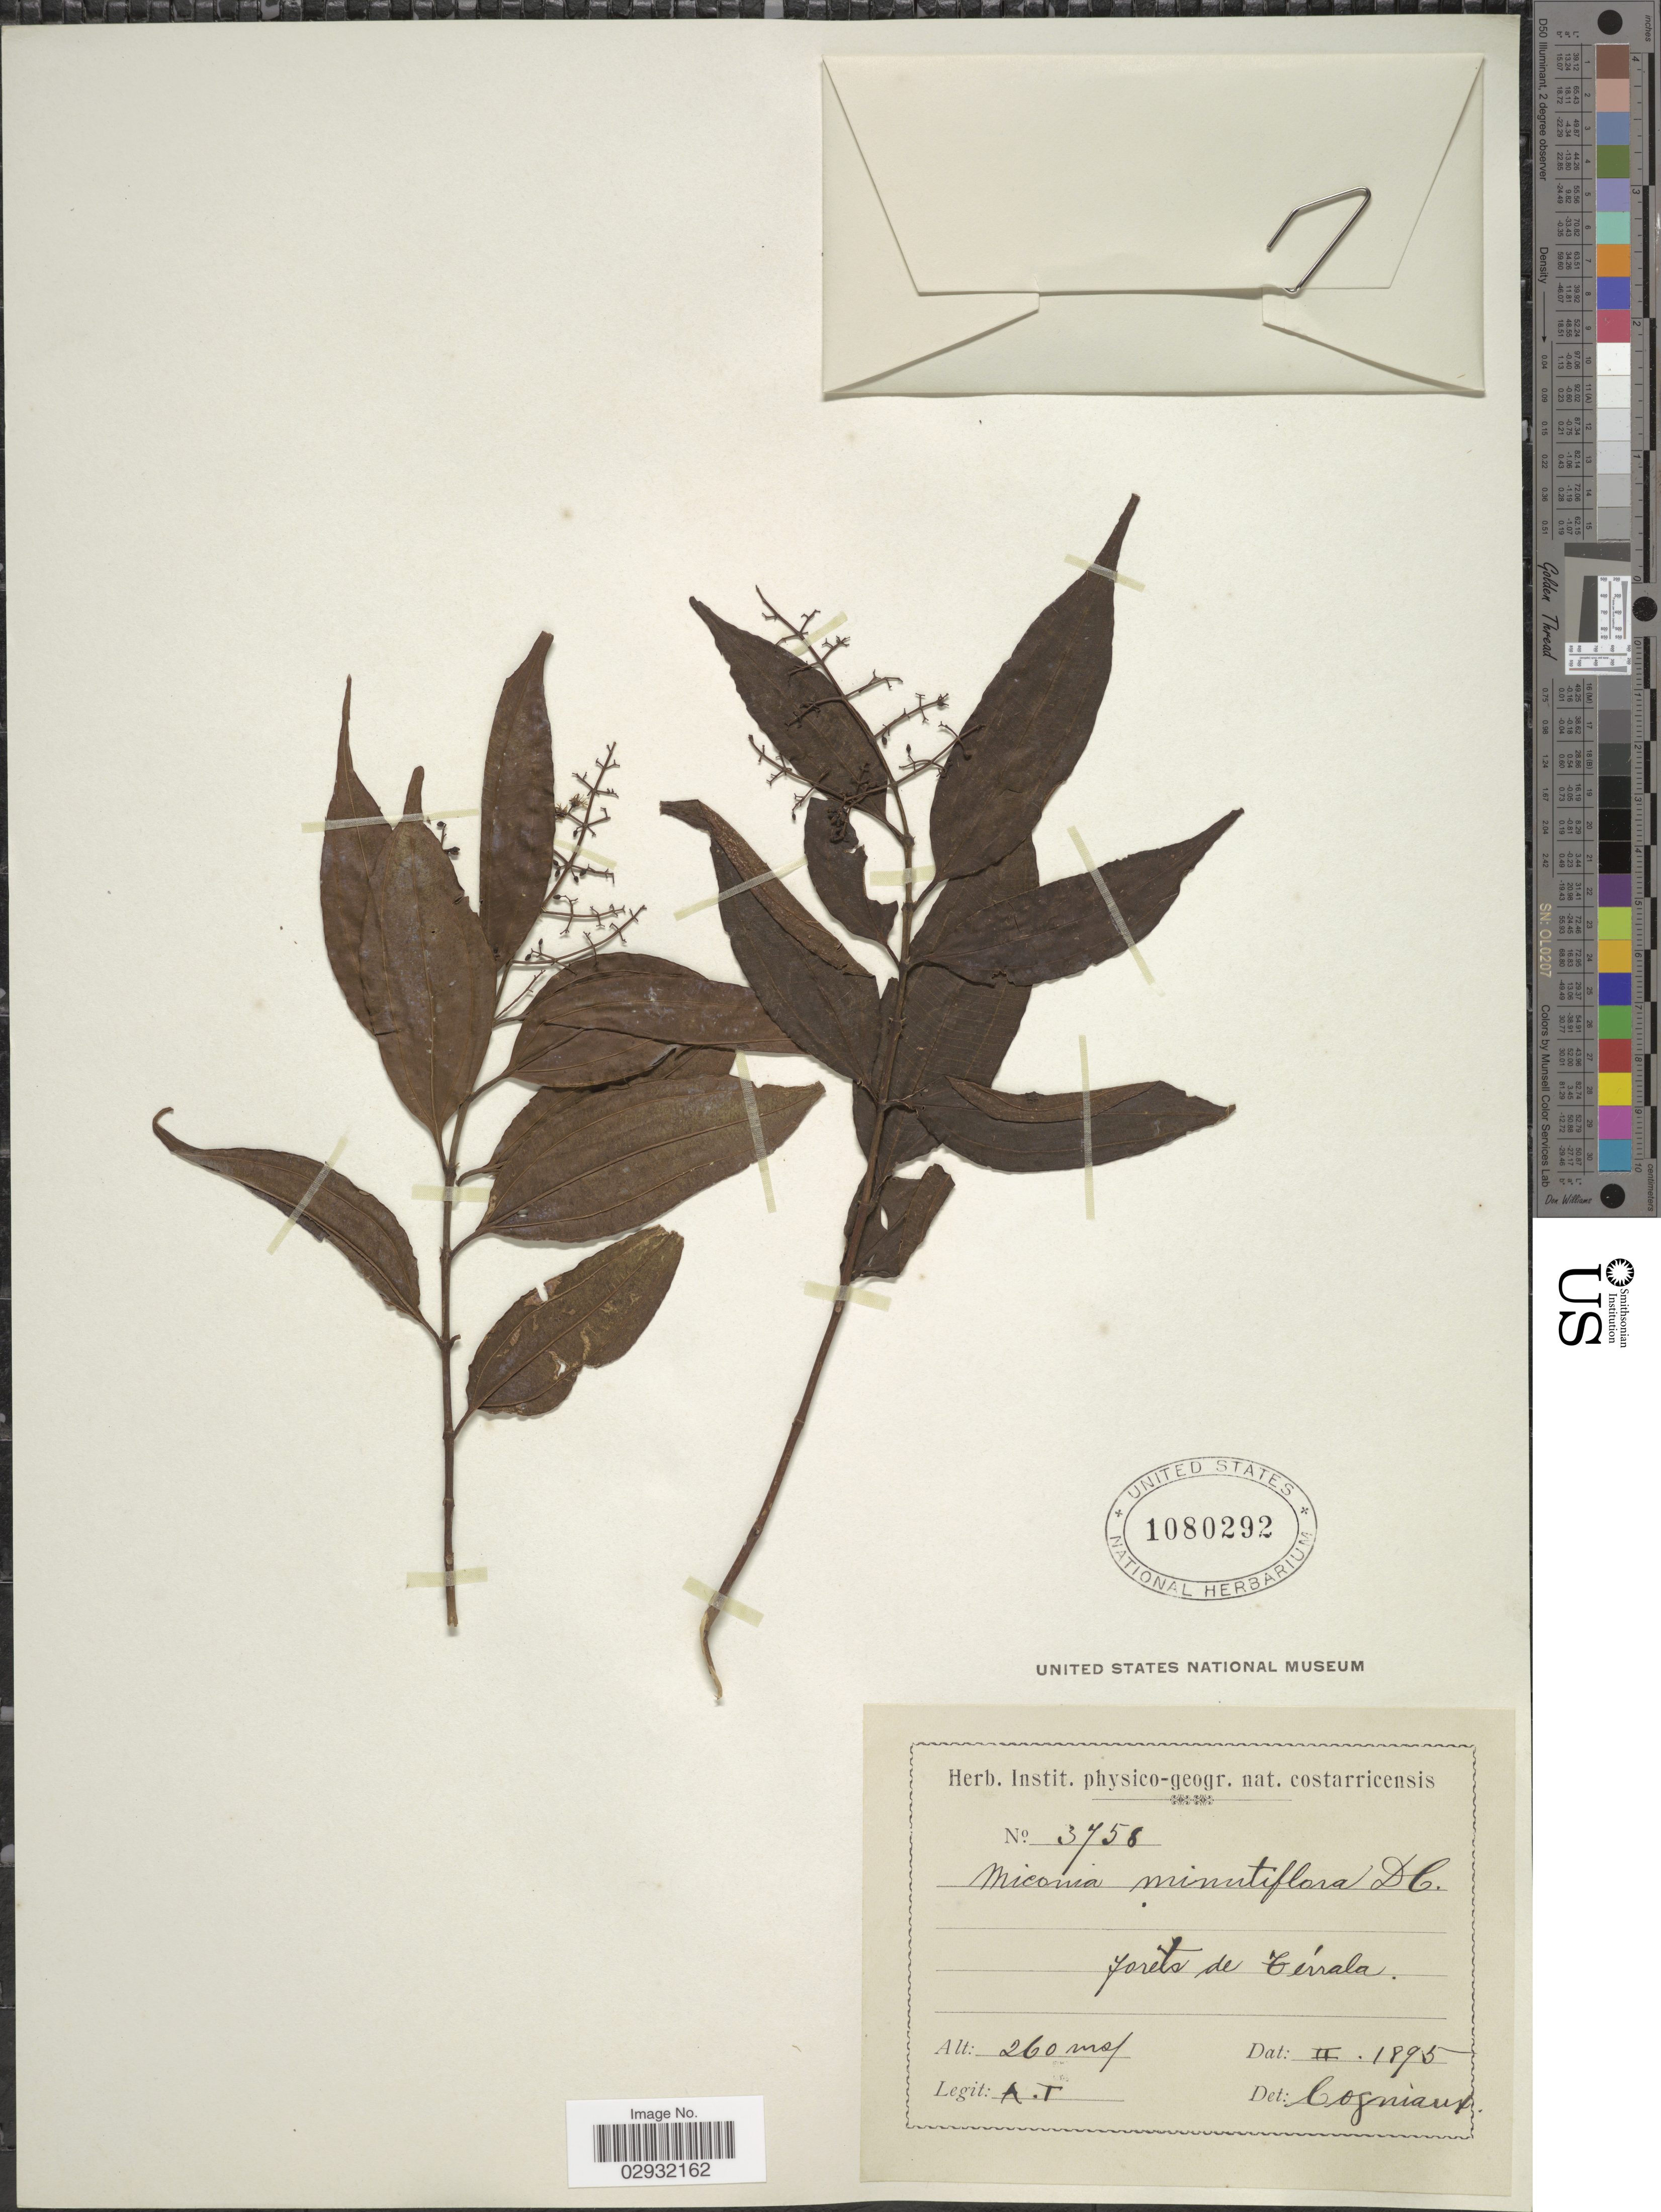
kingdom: Plantae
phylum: Tracheophyta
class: Magnoliopsida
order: Myrtales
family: Melastomataceae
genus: Miconia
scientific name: Miconia borealis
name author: Gleason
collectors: A. T.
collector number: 3758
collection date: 1895-02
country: Costa Rica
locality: Forets de Térrala.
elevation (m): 260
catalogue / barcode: US 1080292